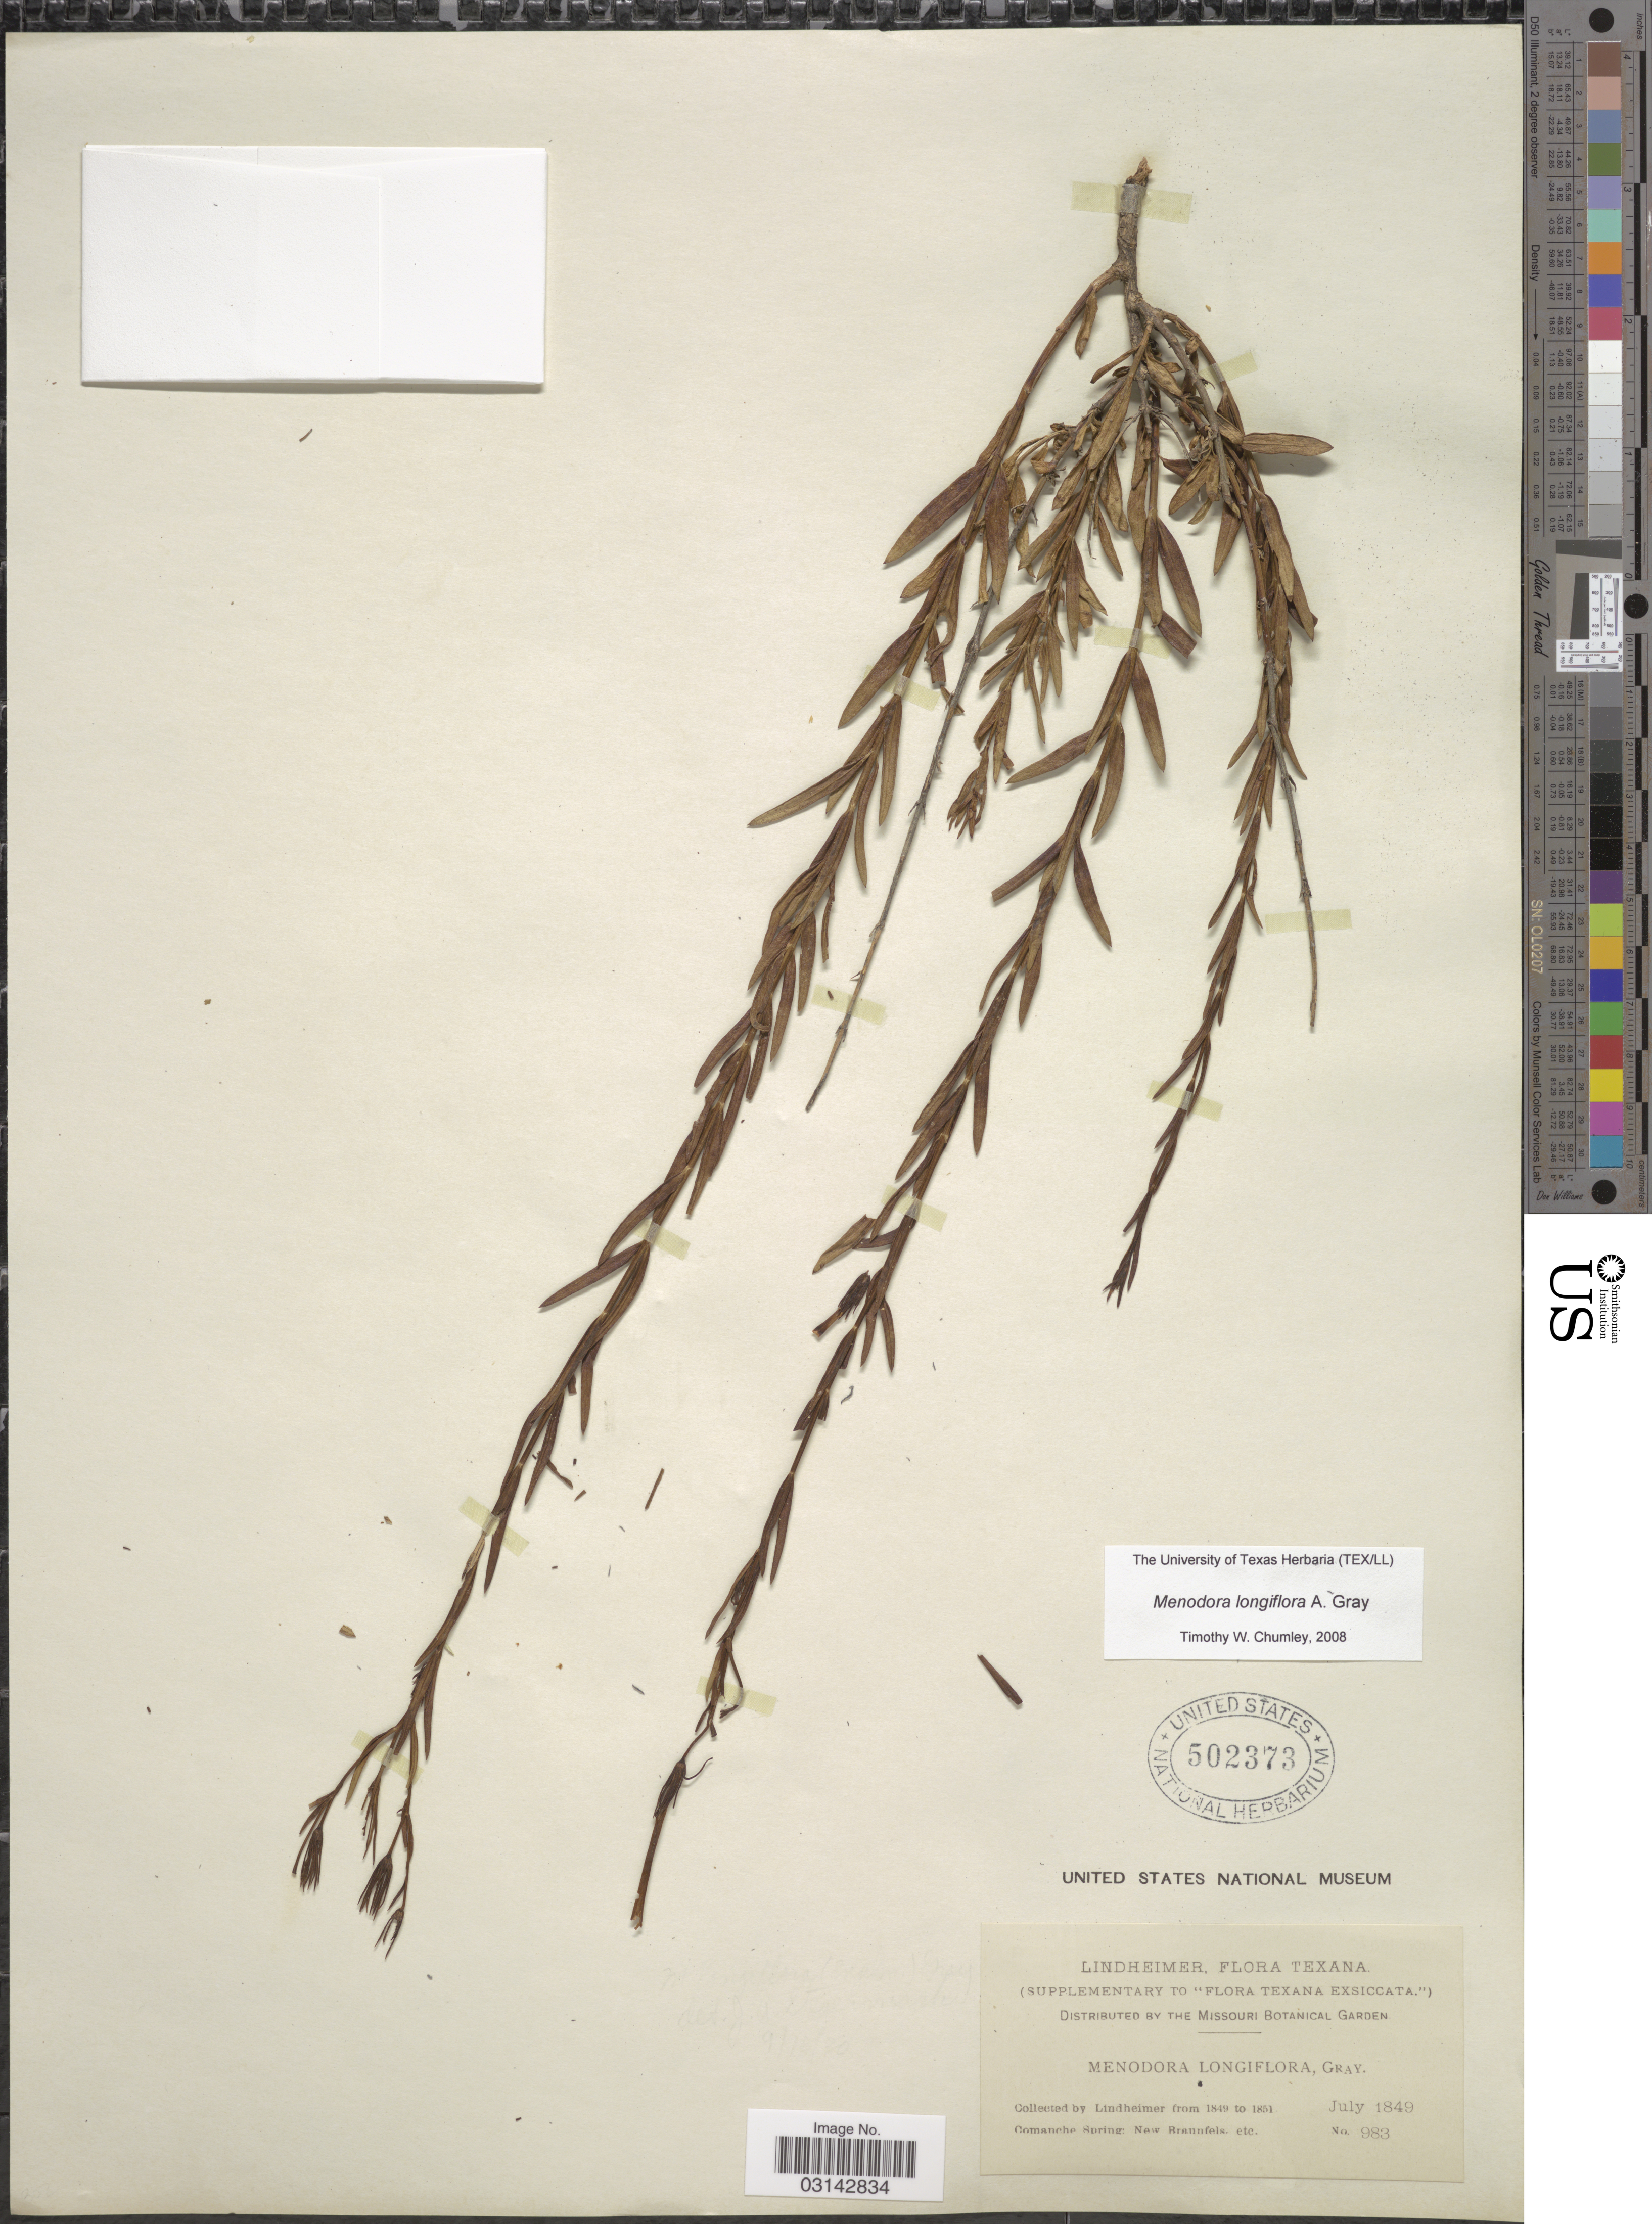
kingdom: Plantae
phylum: Tracheophyta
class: Magnoliopsida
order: Lamiales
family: Oleaceae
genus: Menodora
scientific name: Menodora longiflora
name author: A. Gray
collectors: -. Lindheimer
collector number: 983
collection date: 1849-07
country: United States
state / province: Texas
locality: Comanche Spring: New Braunfels, etc.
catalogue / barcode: US 502373